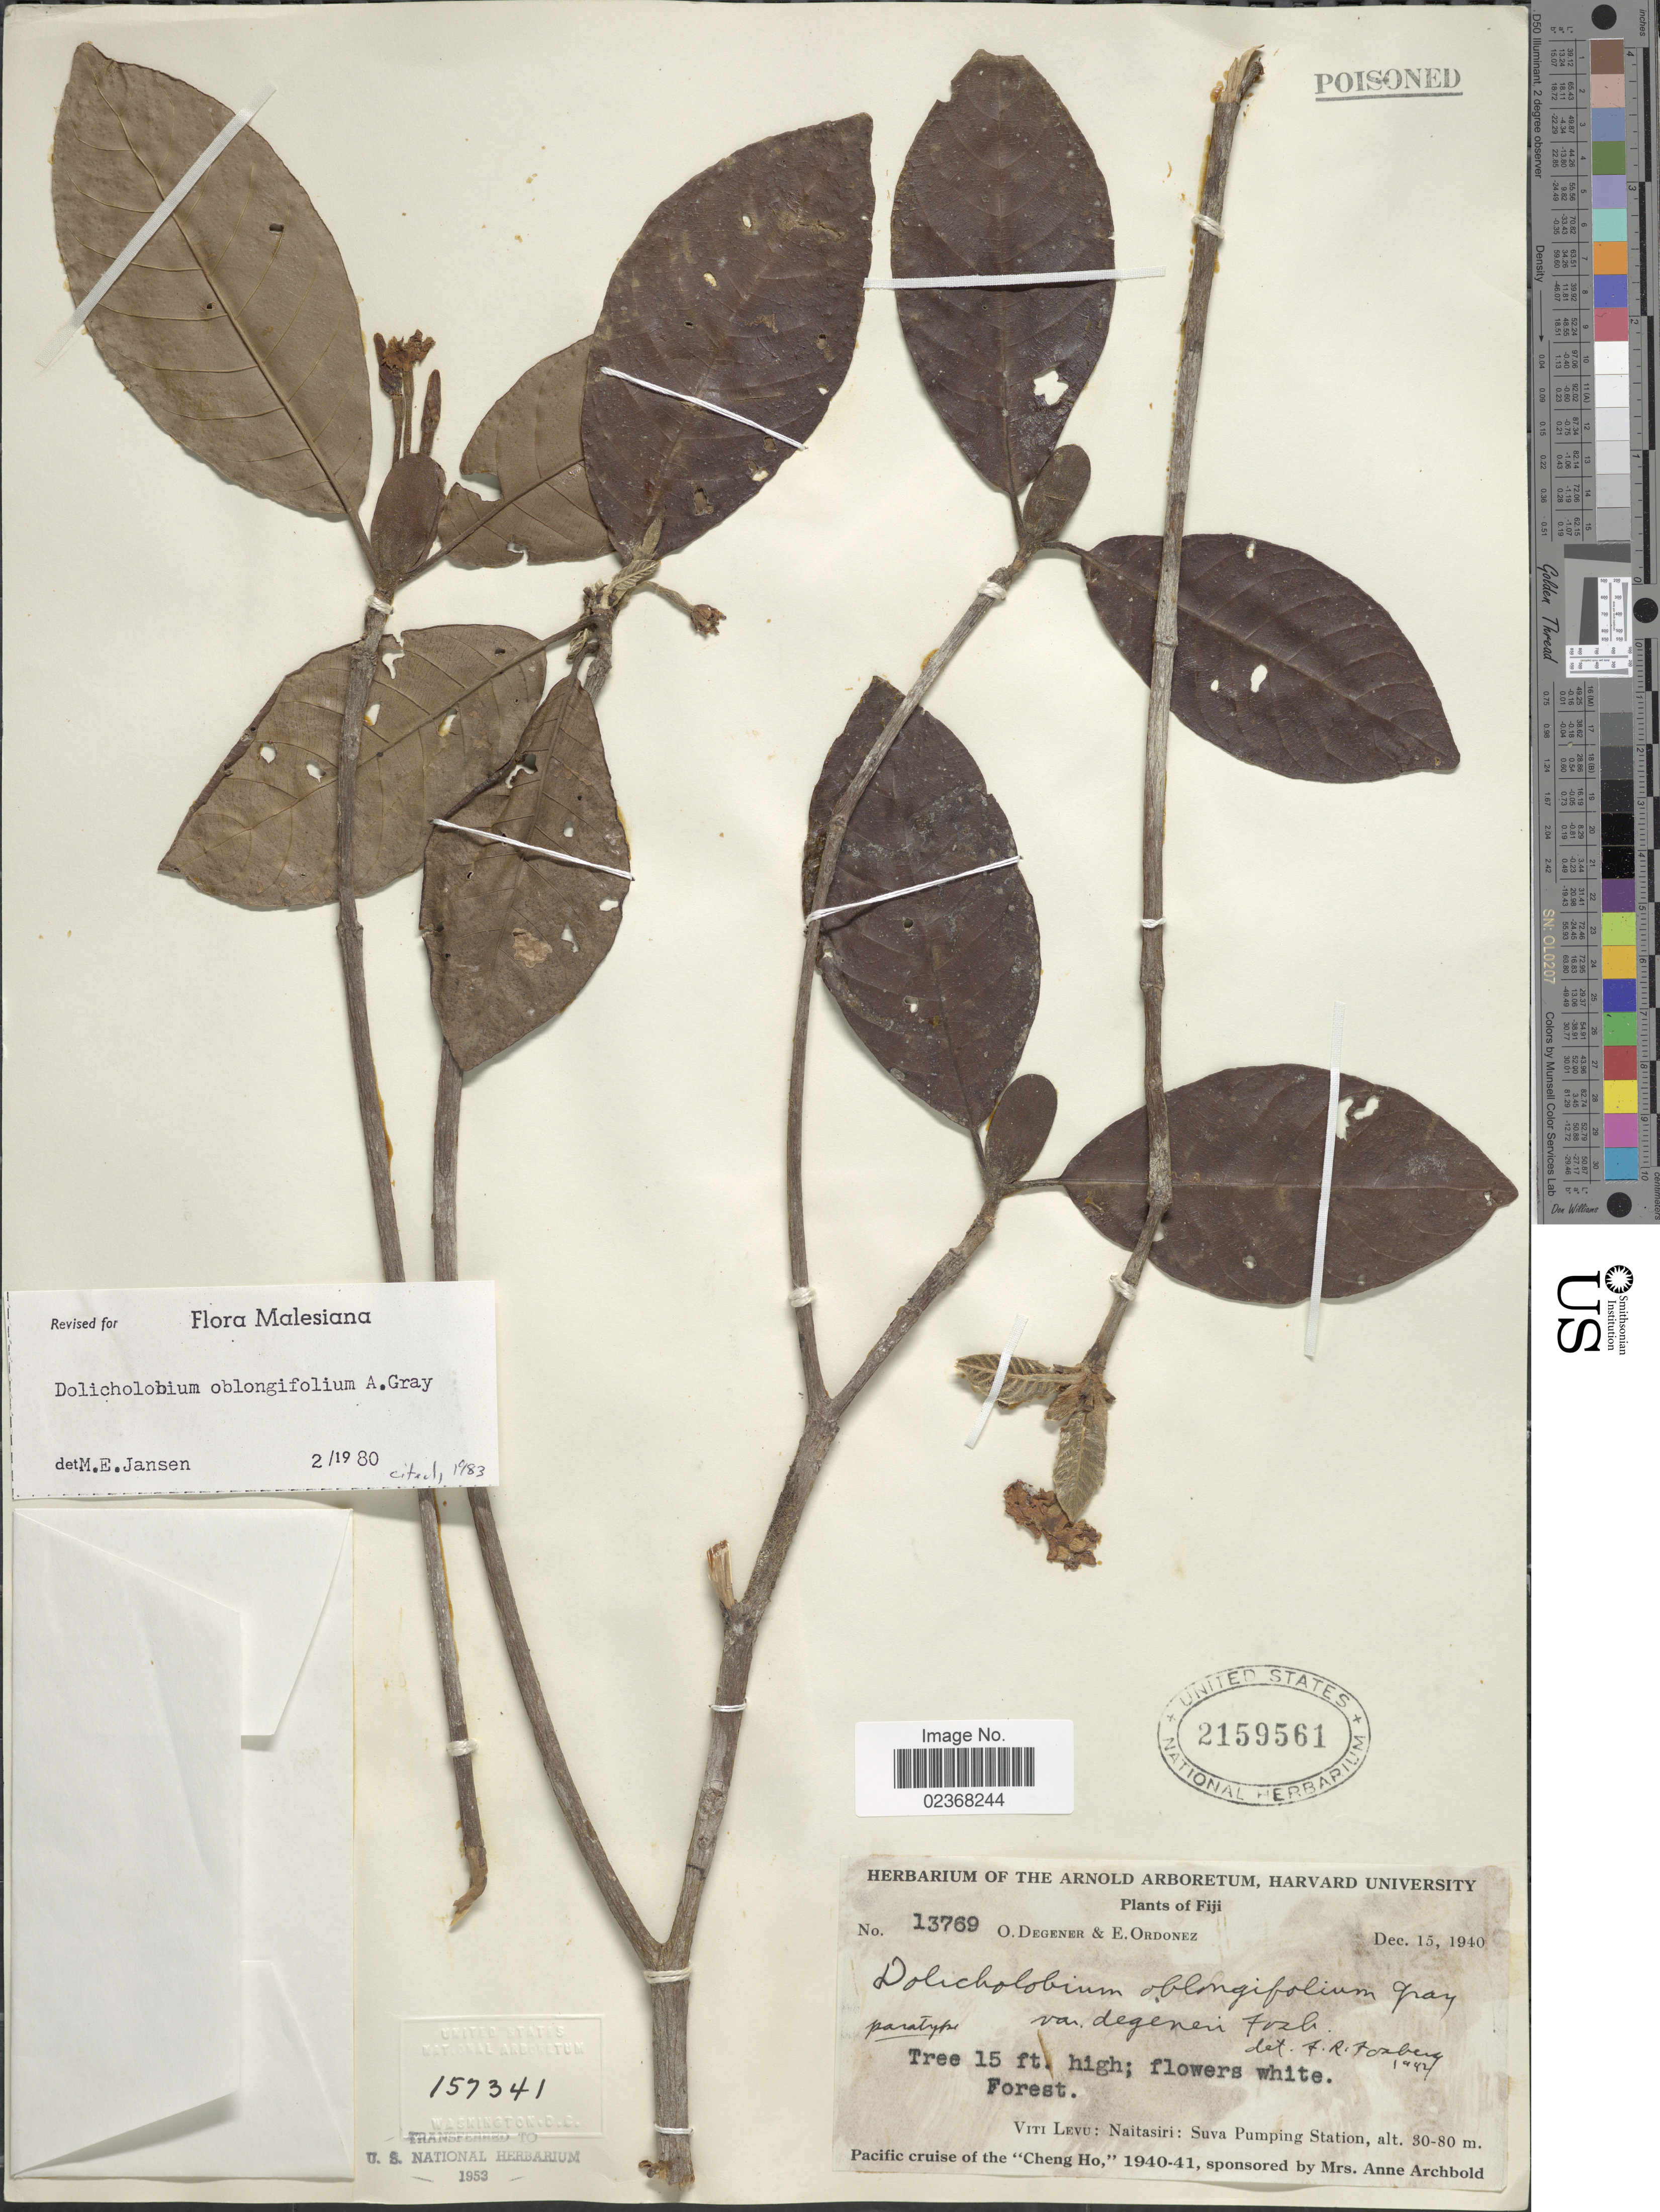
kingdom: Plantae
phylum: Tracheophyta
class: Magnoliopsida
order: Gentianales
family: Rubiaceae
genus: Dolicholobium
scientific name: Dolicholobium oblongifolium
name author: A. Gray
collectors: O. Degener & E. Ordonez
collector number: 13769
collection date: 1940-12-15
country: Fiji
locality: Viti Levu: Naitasiri: Suva Pumping Station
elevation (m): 30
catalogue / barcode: US 2159561